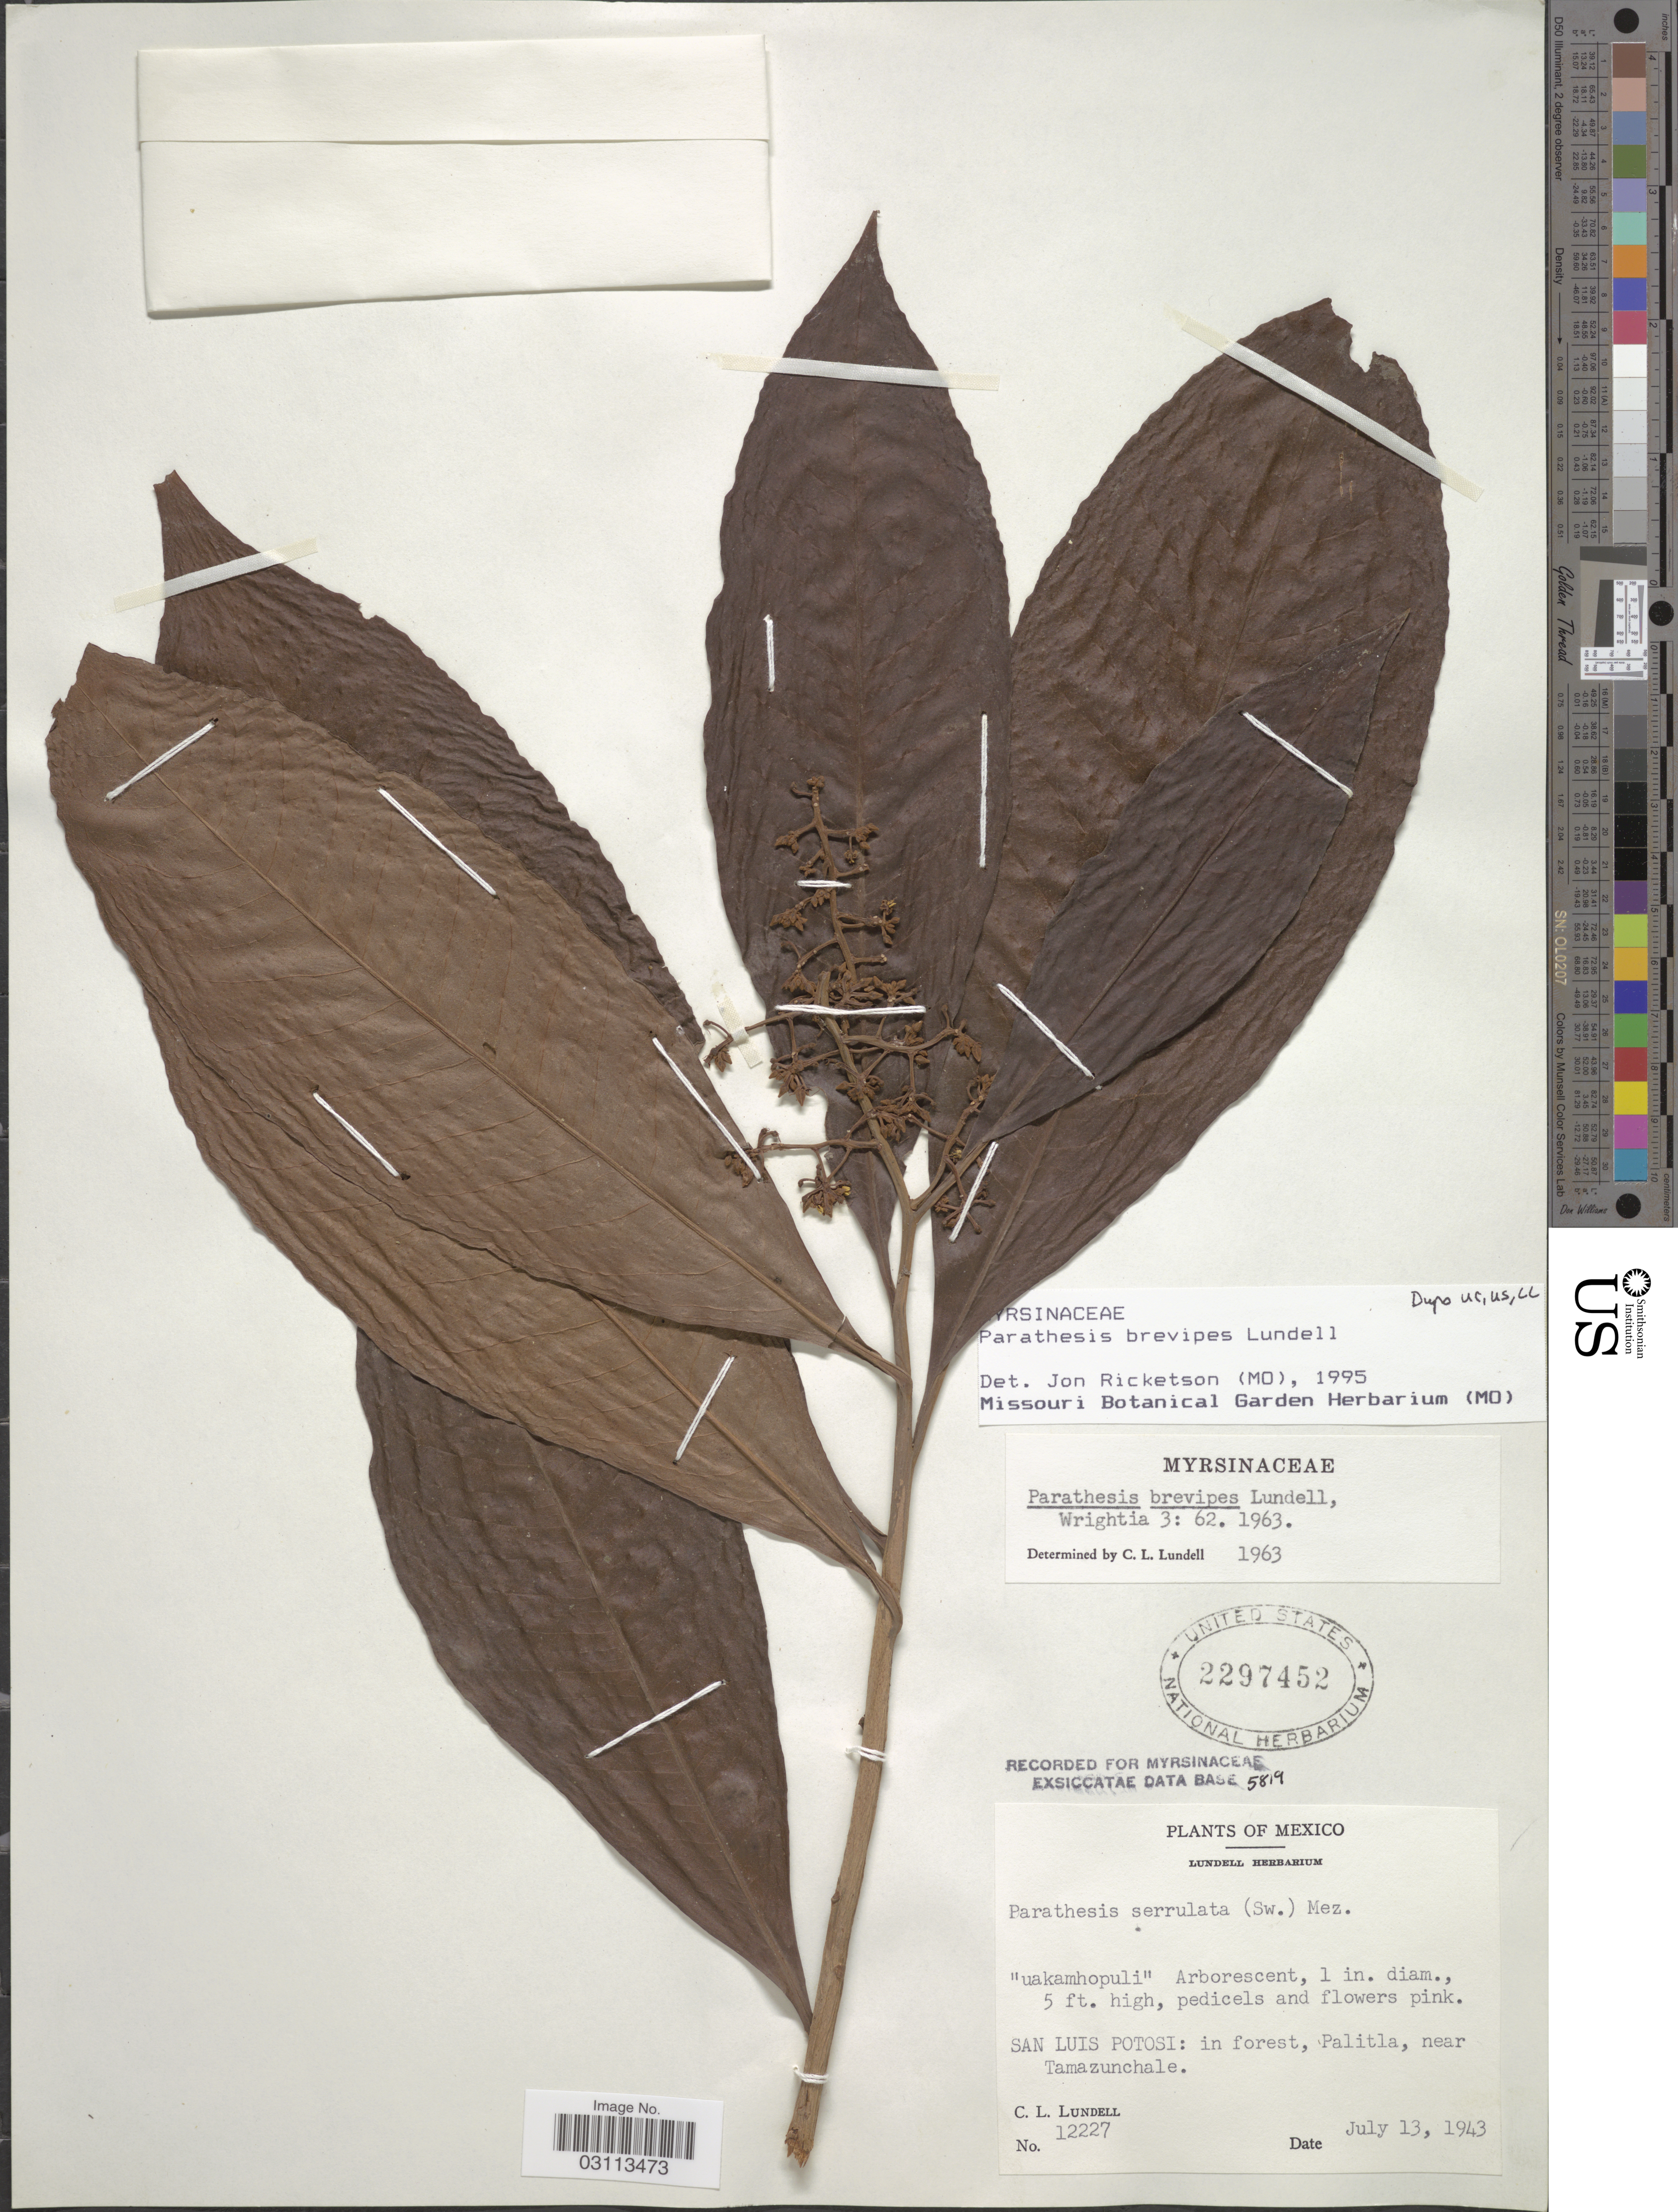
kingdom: Plantae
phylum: Tracheophyta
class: Magnoliopsida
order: Ericales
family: Primulaceae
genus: Parathesis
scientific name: Parathesis brevipes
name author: Lundell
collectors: C. L. Lundell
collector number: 12227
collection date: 1943-07-13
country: Mexico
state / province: San Luis Potosí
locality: In forest, Palitla, near Tamazunchale.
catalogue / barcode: US 2297452